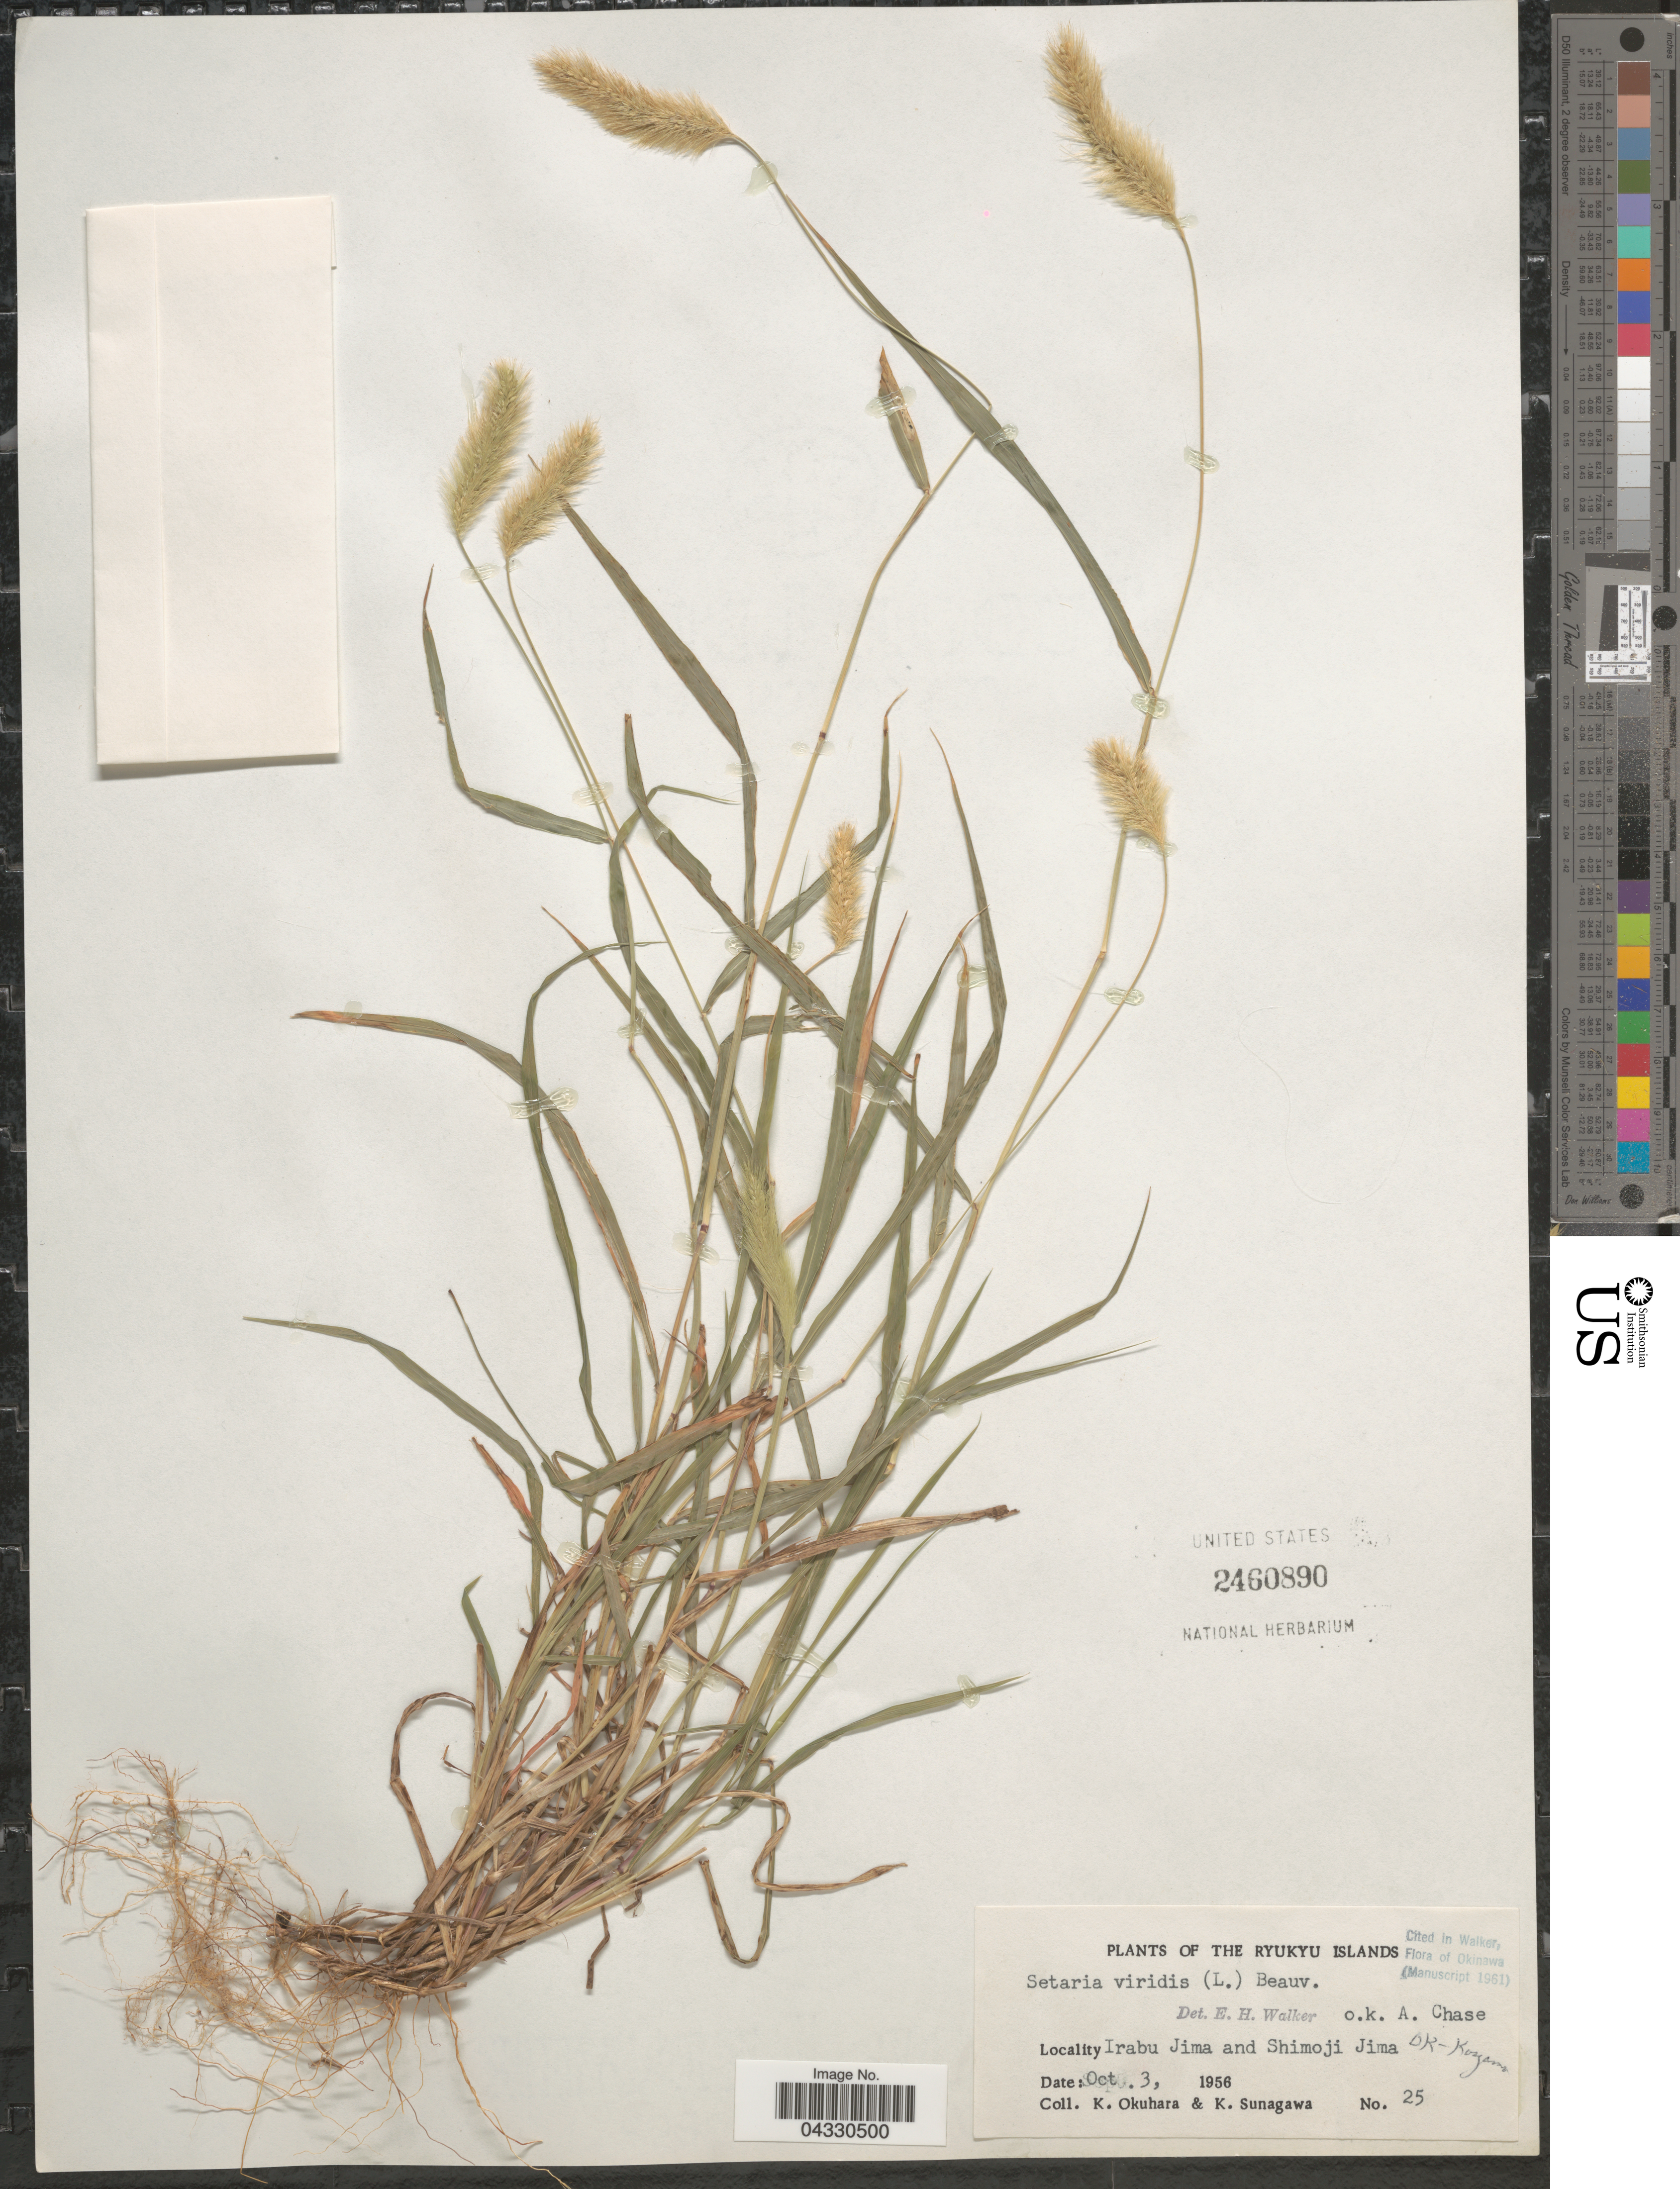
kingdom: Plantae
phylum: Tracheophyta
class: Liliopsida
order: Poales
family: Poaceae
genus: Setaria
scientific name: Setaria viridis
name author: (L.) P. Beauv.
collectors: K. Okuhara & K. Sunagawa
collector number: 25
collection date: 1956-10-03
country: Japan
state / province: Okinawa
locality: Ryukyu Islands. Irabu Jima and Shimoji Jima.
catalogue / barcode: US 2460890